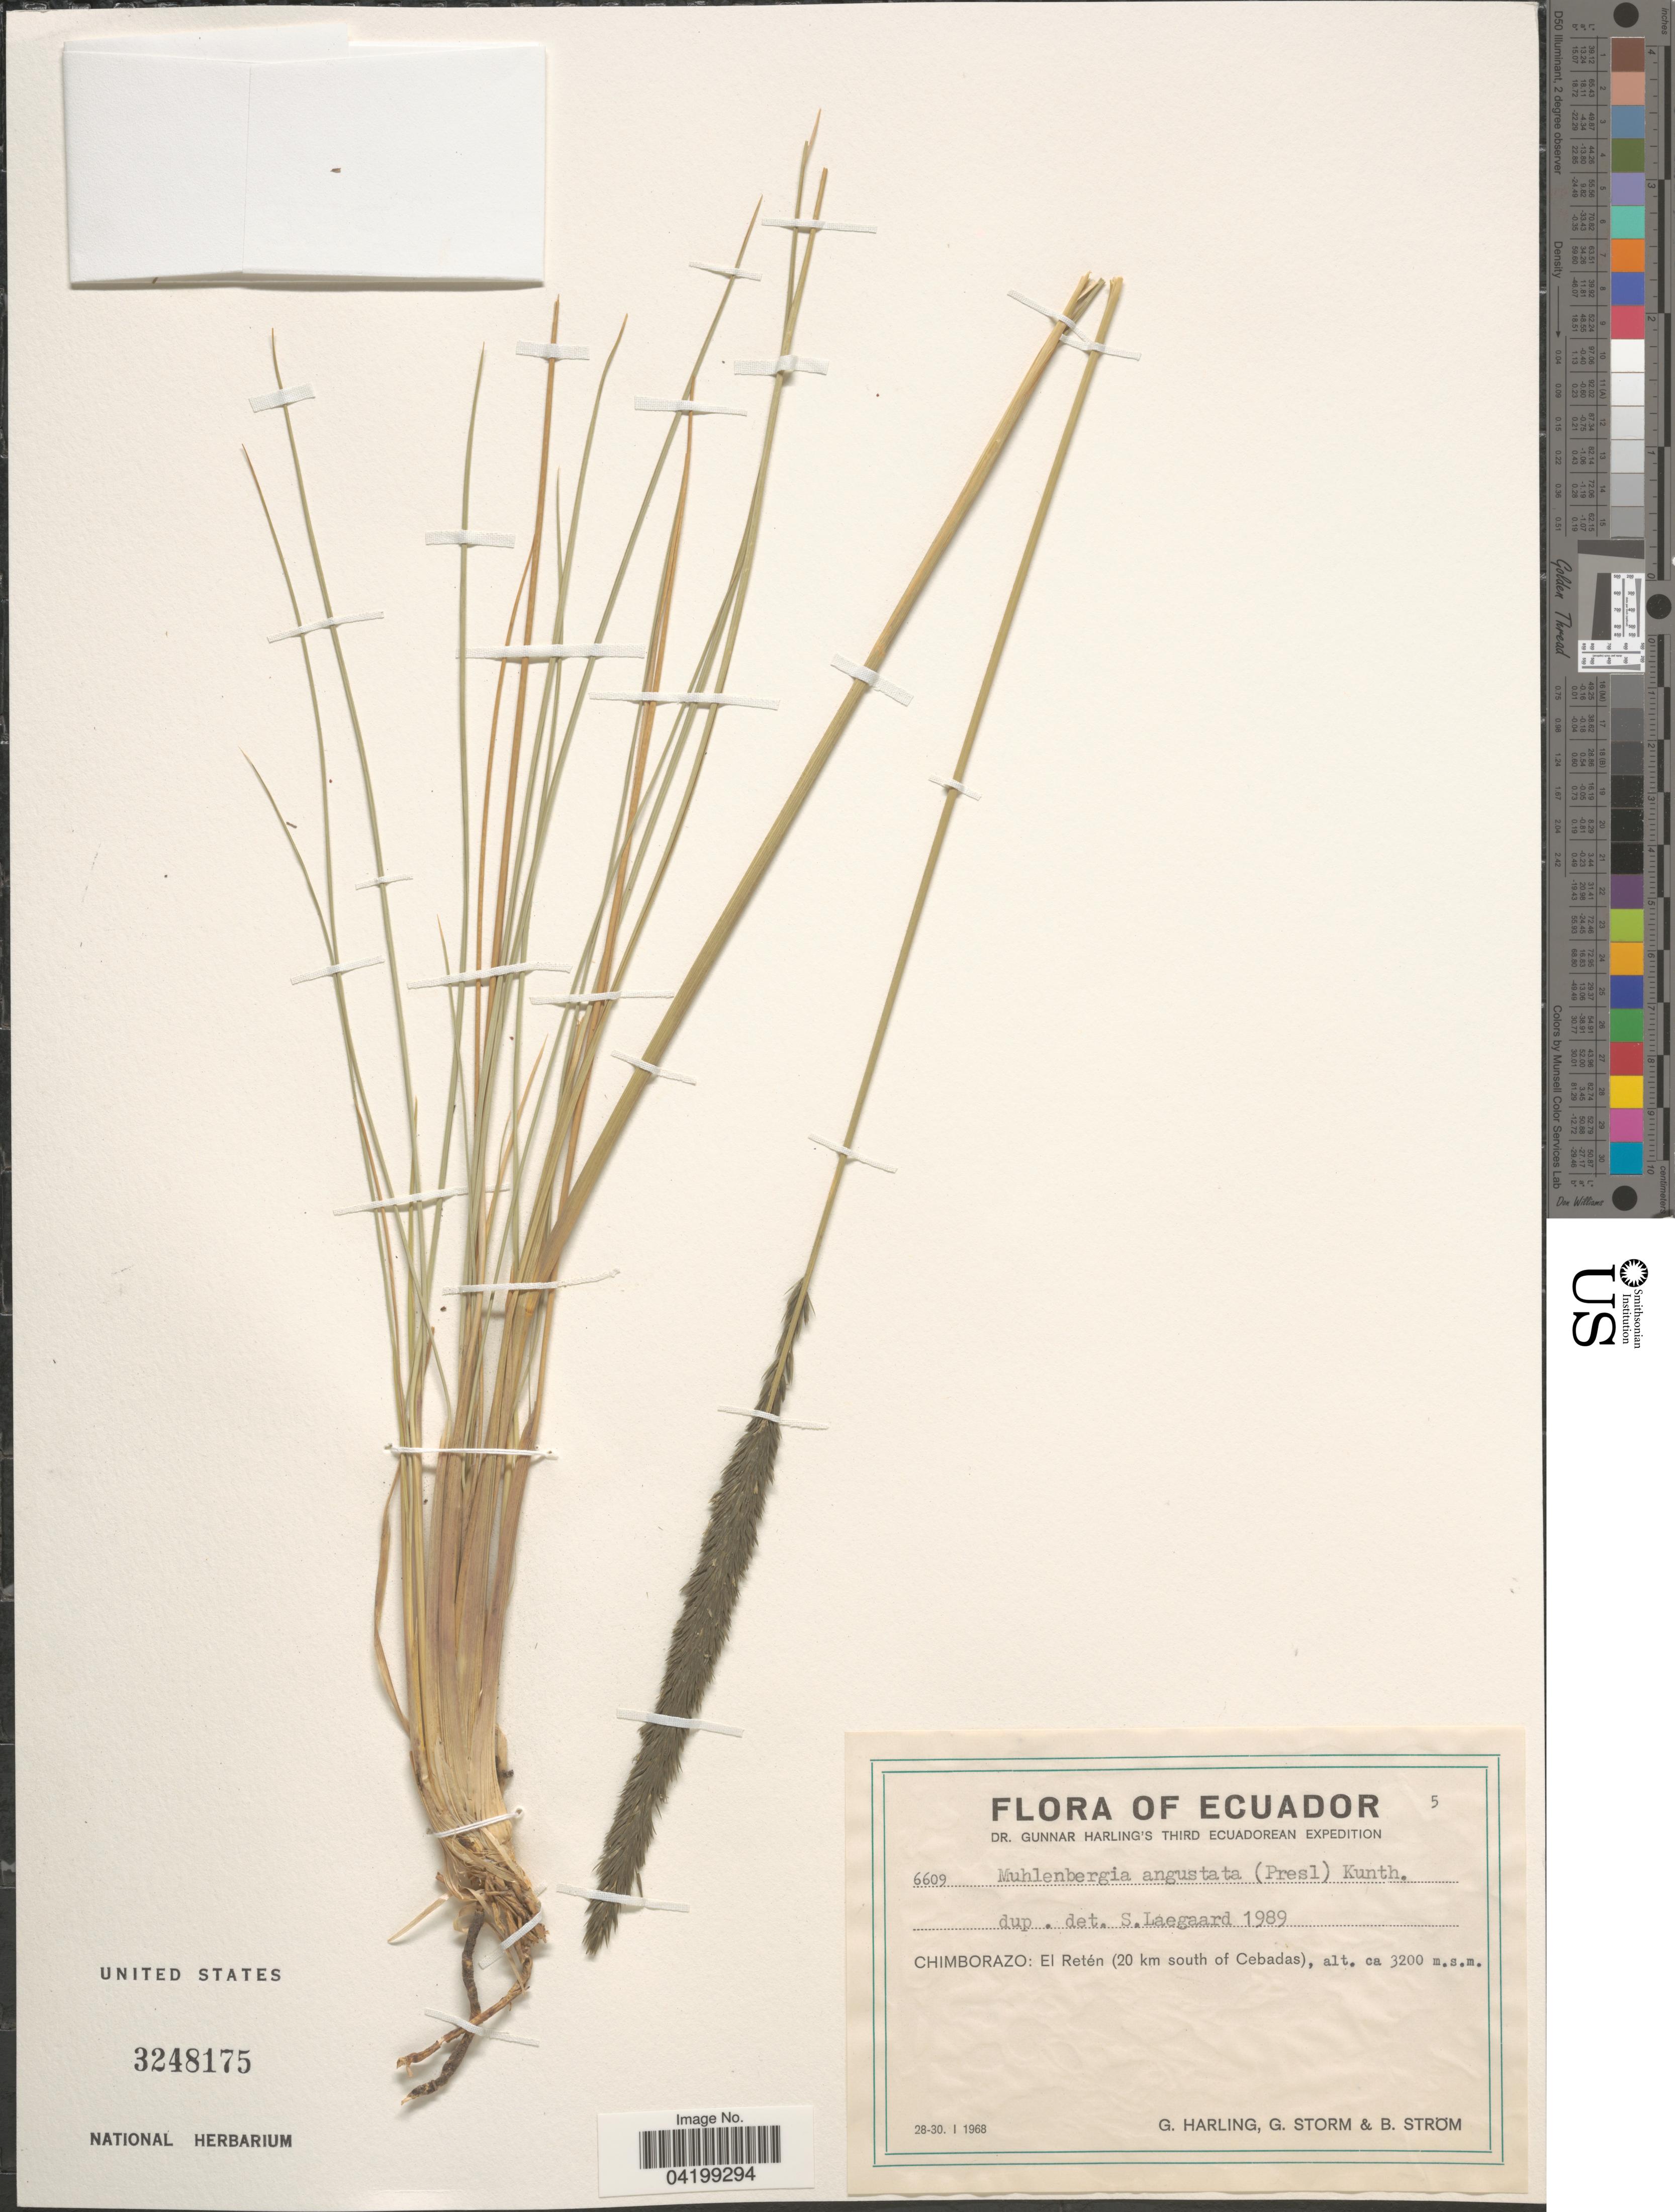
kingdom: Plantae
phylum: Tracheophyta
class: Liliopsida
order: Poales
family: Poaceae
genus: Muhlenbergia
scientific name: Muhlenbergia coerulea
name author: (Griseb.) Mez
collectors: G. Harling, G. Storm & B. Ström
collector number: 6609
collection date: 1968-01-28/1968-01-30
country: Ecuador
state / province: Chimborazo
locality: Dr. Gunnar Harling's Third Ecuadorean Expedition. El Retén (20 km south of Cebadas).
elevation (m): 3200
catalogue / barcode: US 3248175